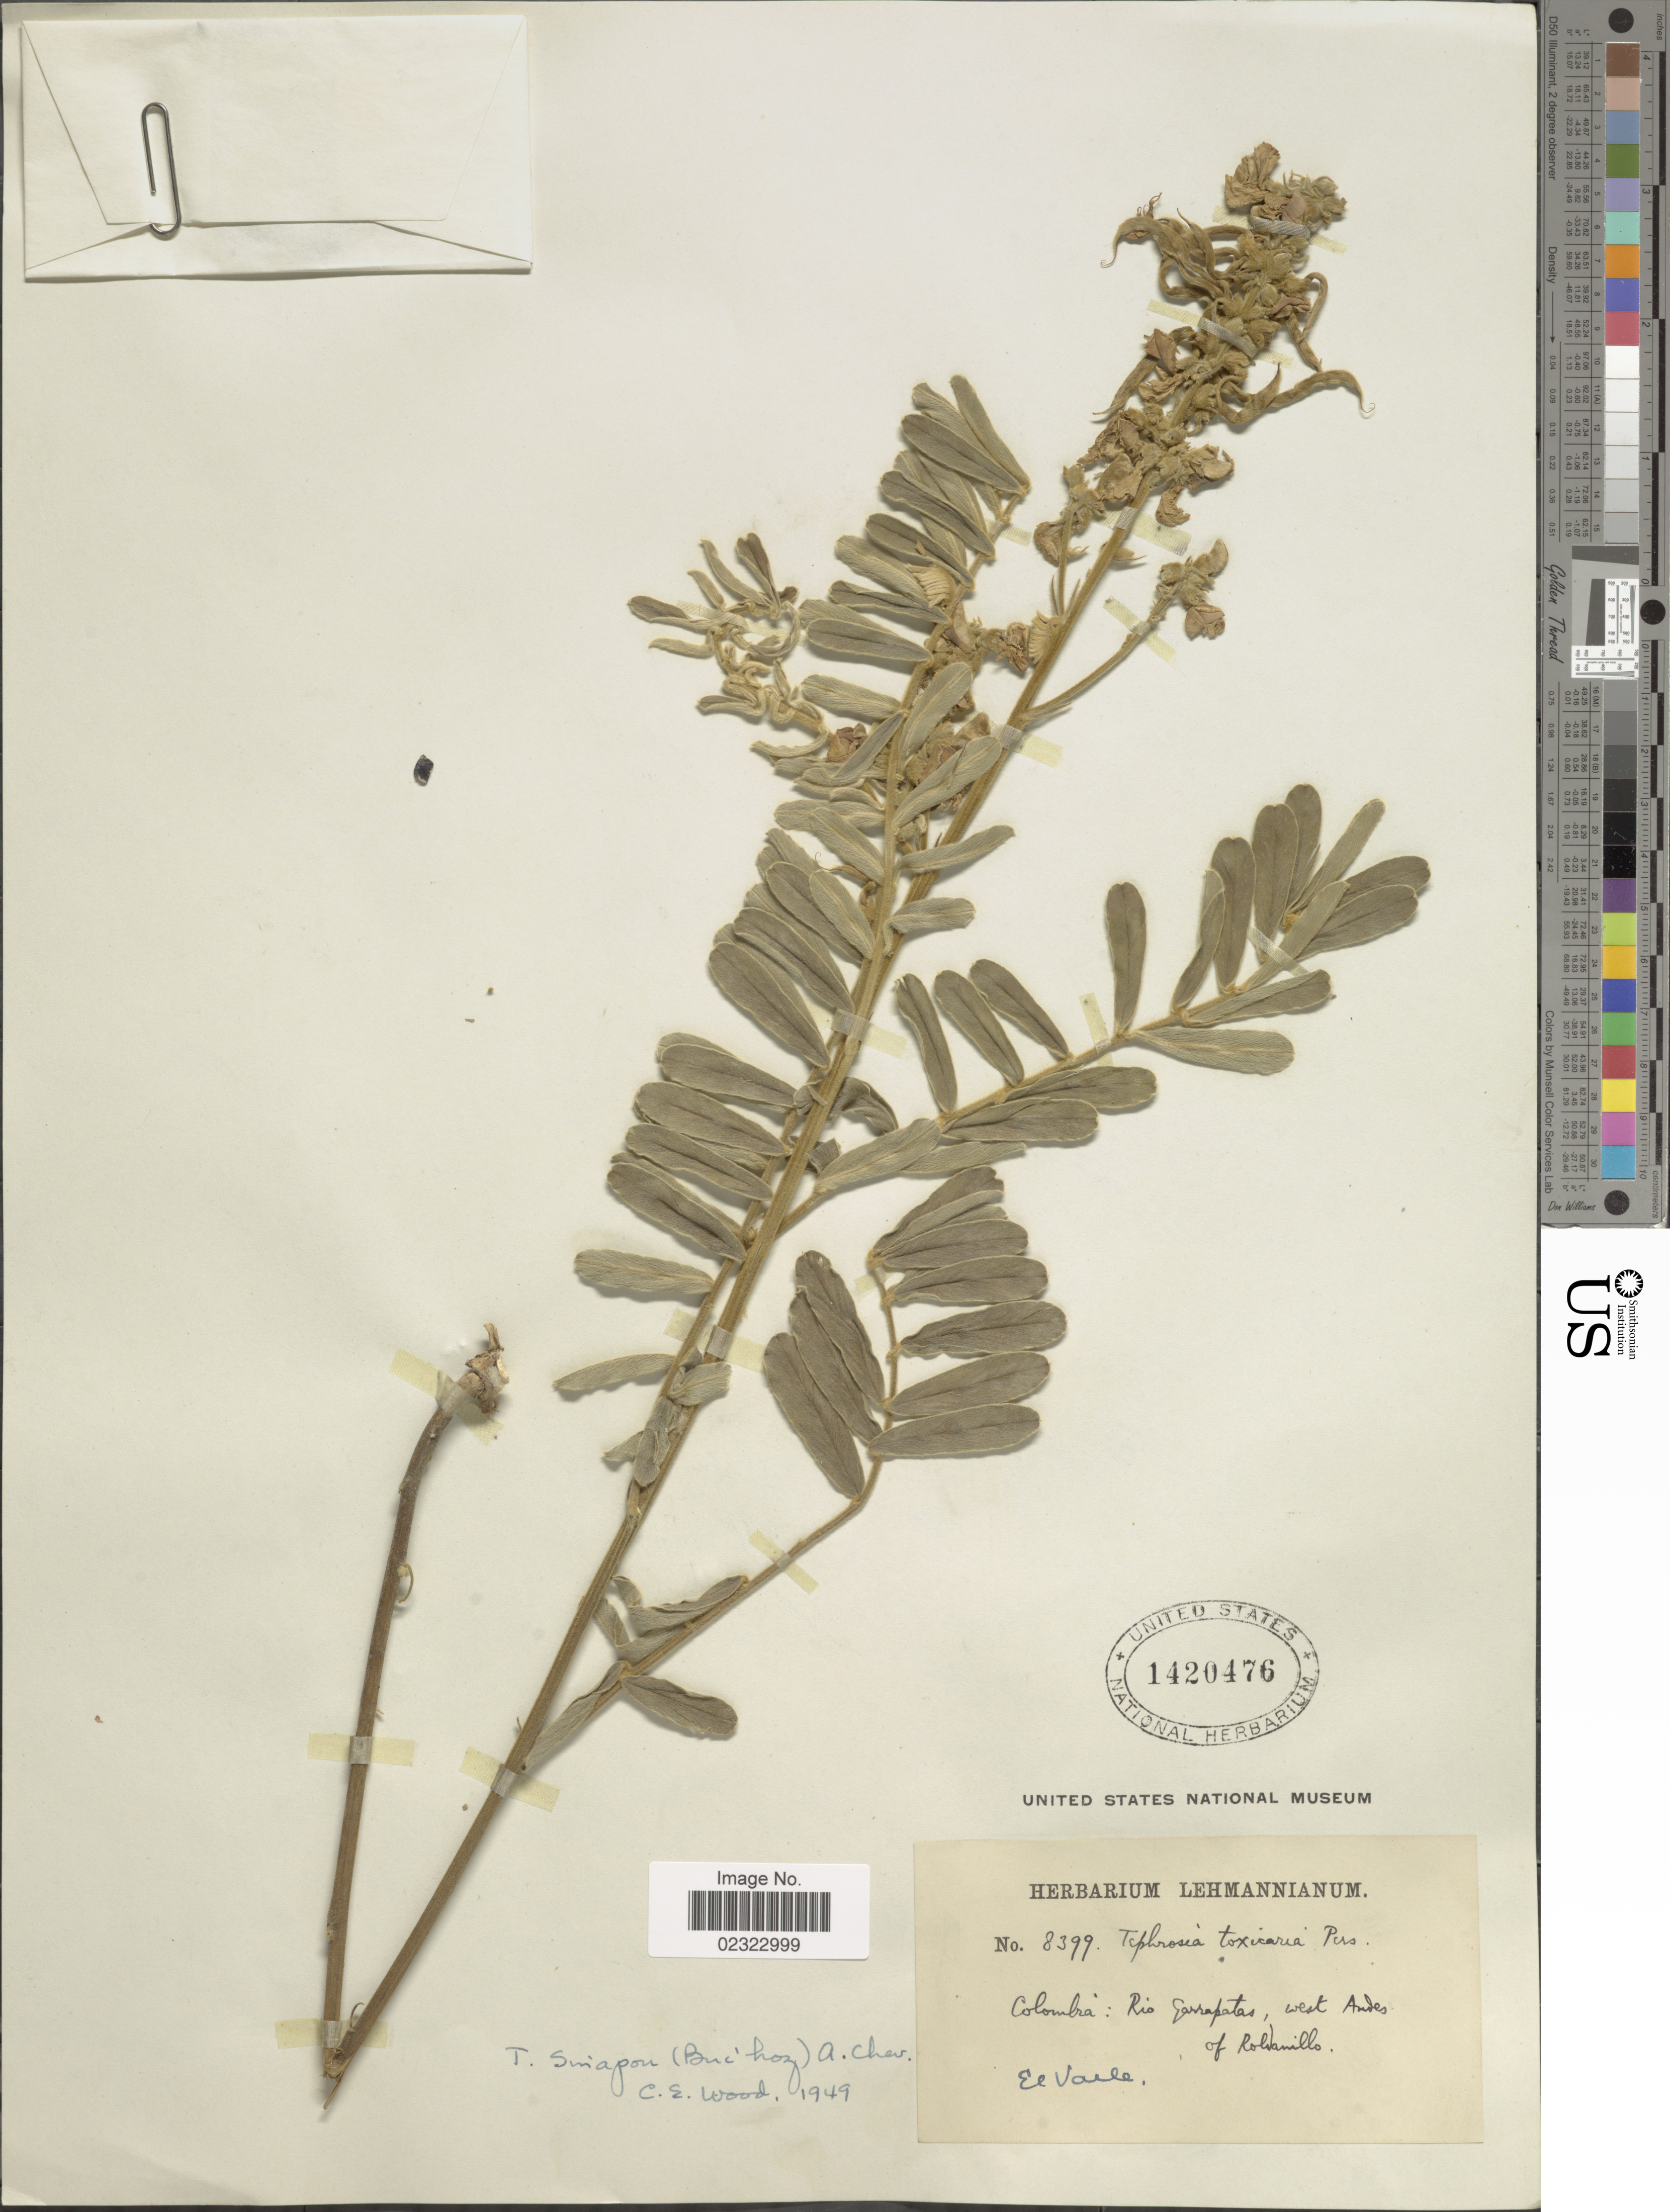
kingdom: Plantae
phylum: Tracheophyta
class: Magnoliopsida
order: Fabales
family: Fabaceae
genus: Tephrosia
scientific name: Tephrosia sinapou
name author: (Buc'hoz) A. Chev.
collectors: ex herb. Lehmannianum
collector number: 8399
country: Colombia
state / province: Valle del Cauca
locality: Colombia: Rio Garrapatas, west Andes of Rolvanillo, El Valle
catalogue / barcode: US 1420476